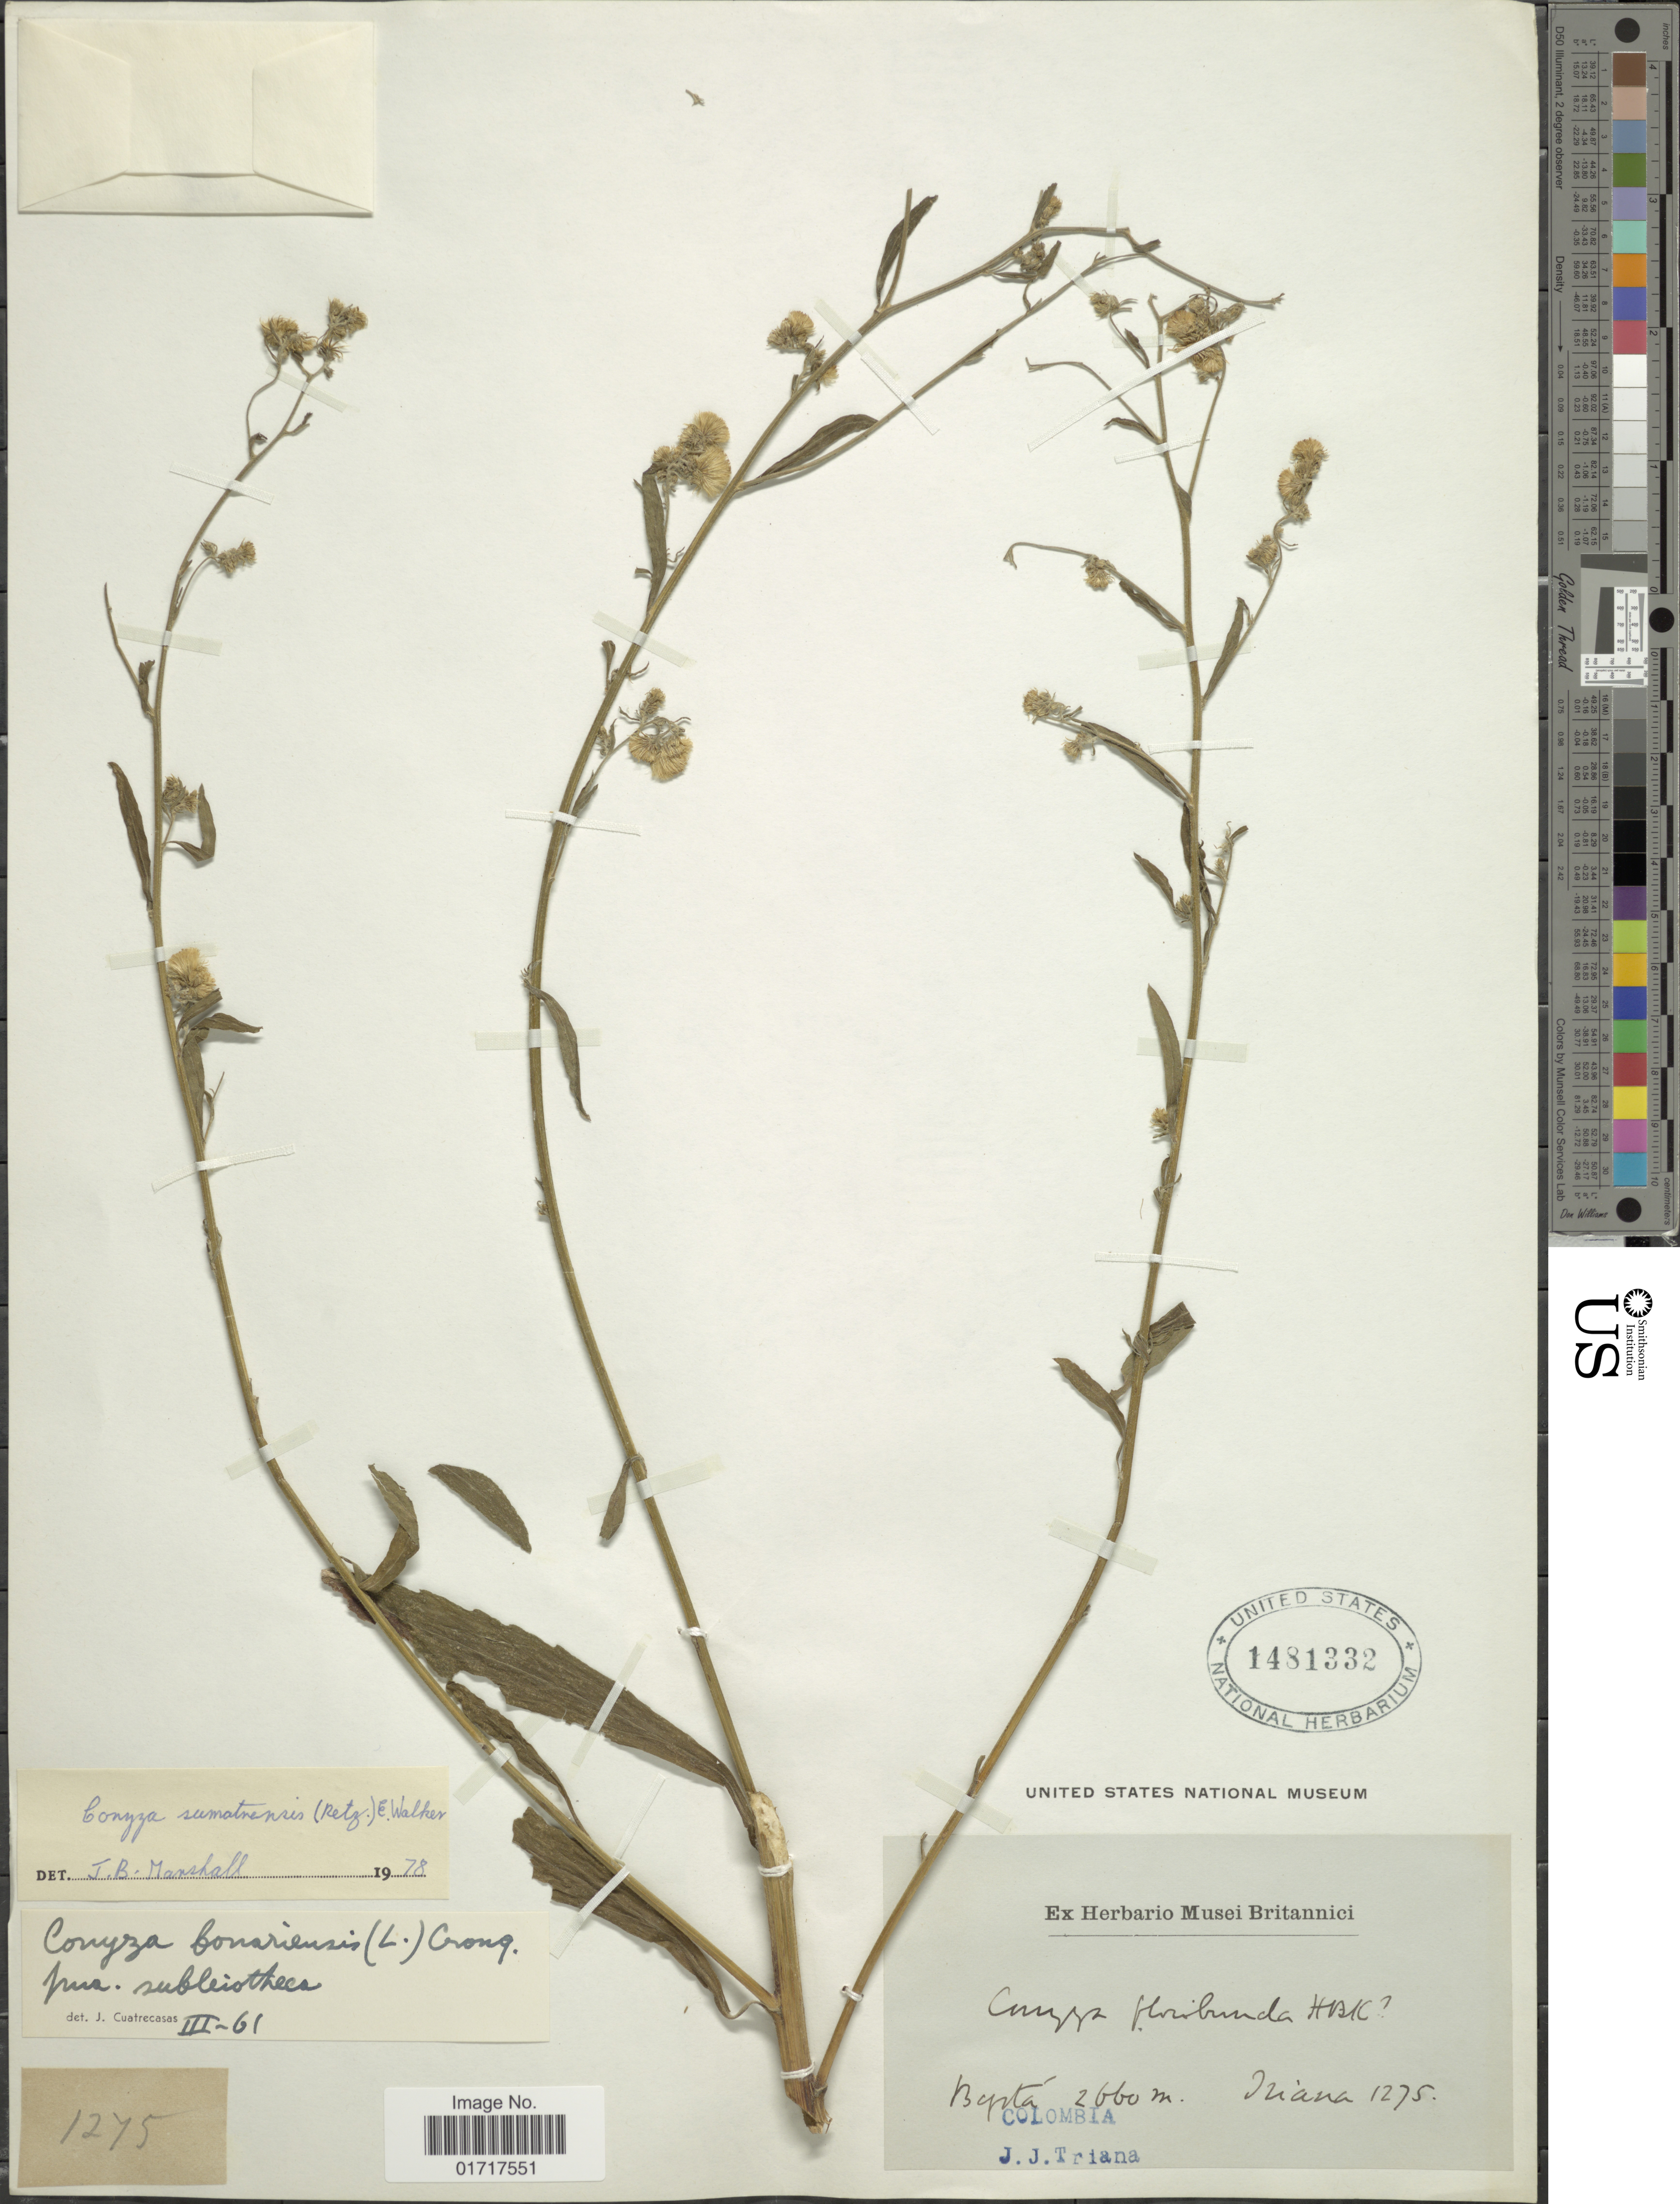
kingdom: Plantae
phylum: Tracheophyta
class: Magnoliopsida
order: Asterales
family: Asteraceae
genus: Conyza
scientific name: Conyza sumatrensis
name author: (Retz.) E. Walker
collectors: J. J. Triana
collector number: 1275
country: Colombia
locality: Bogota. Colombia.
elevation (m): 2660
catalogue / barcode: US 1481332